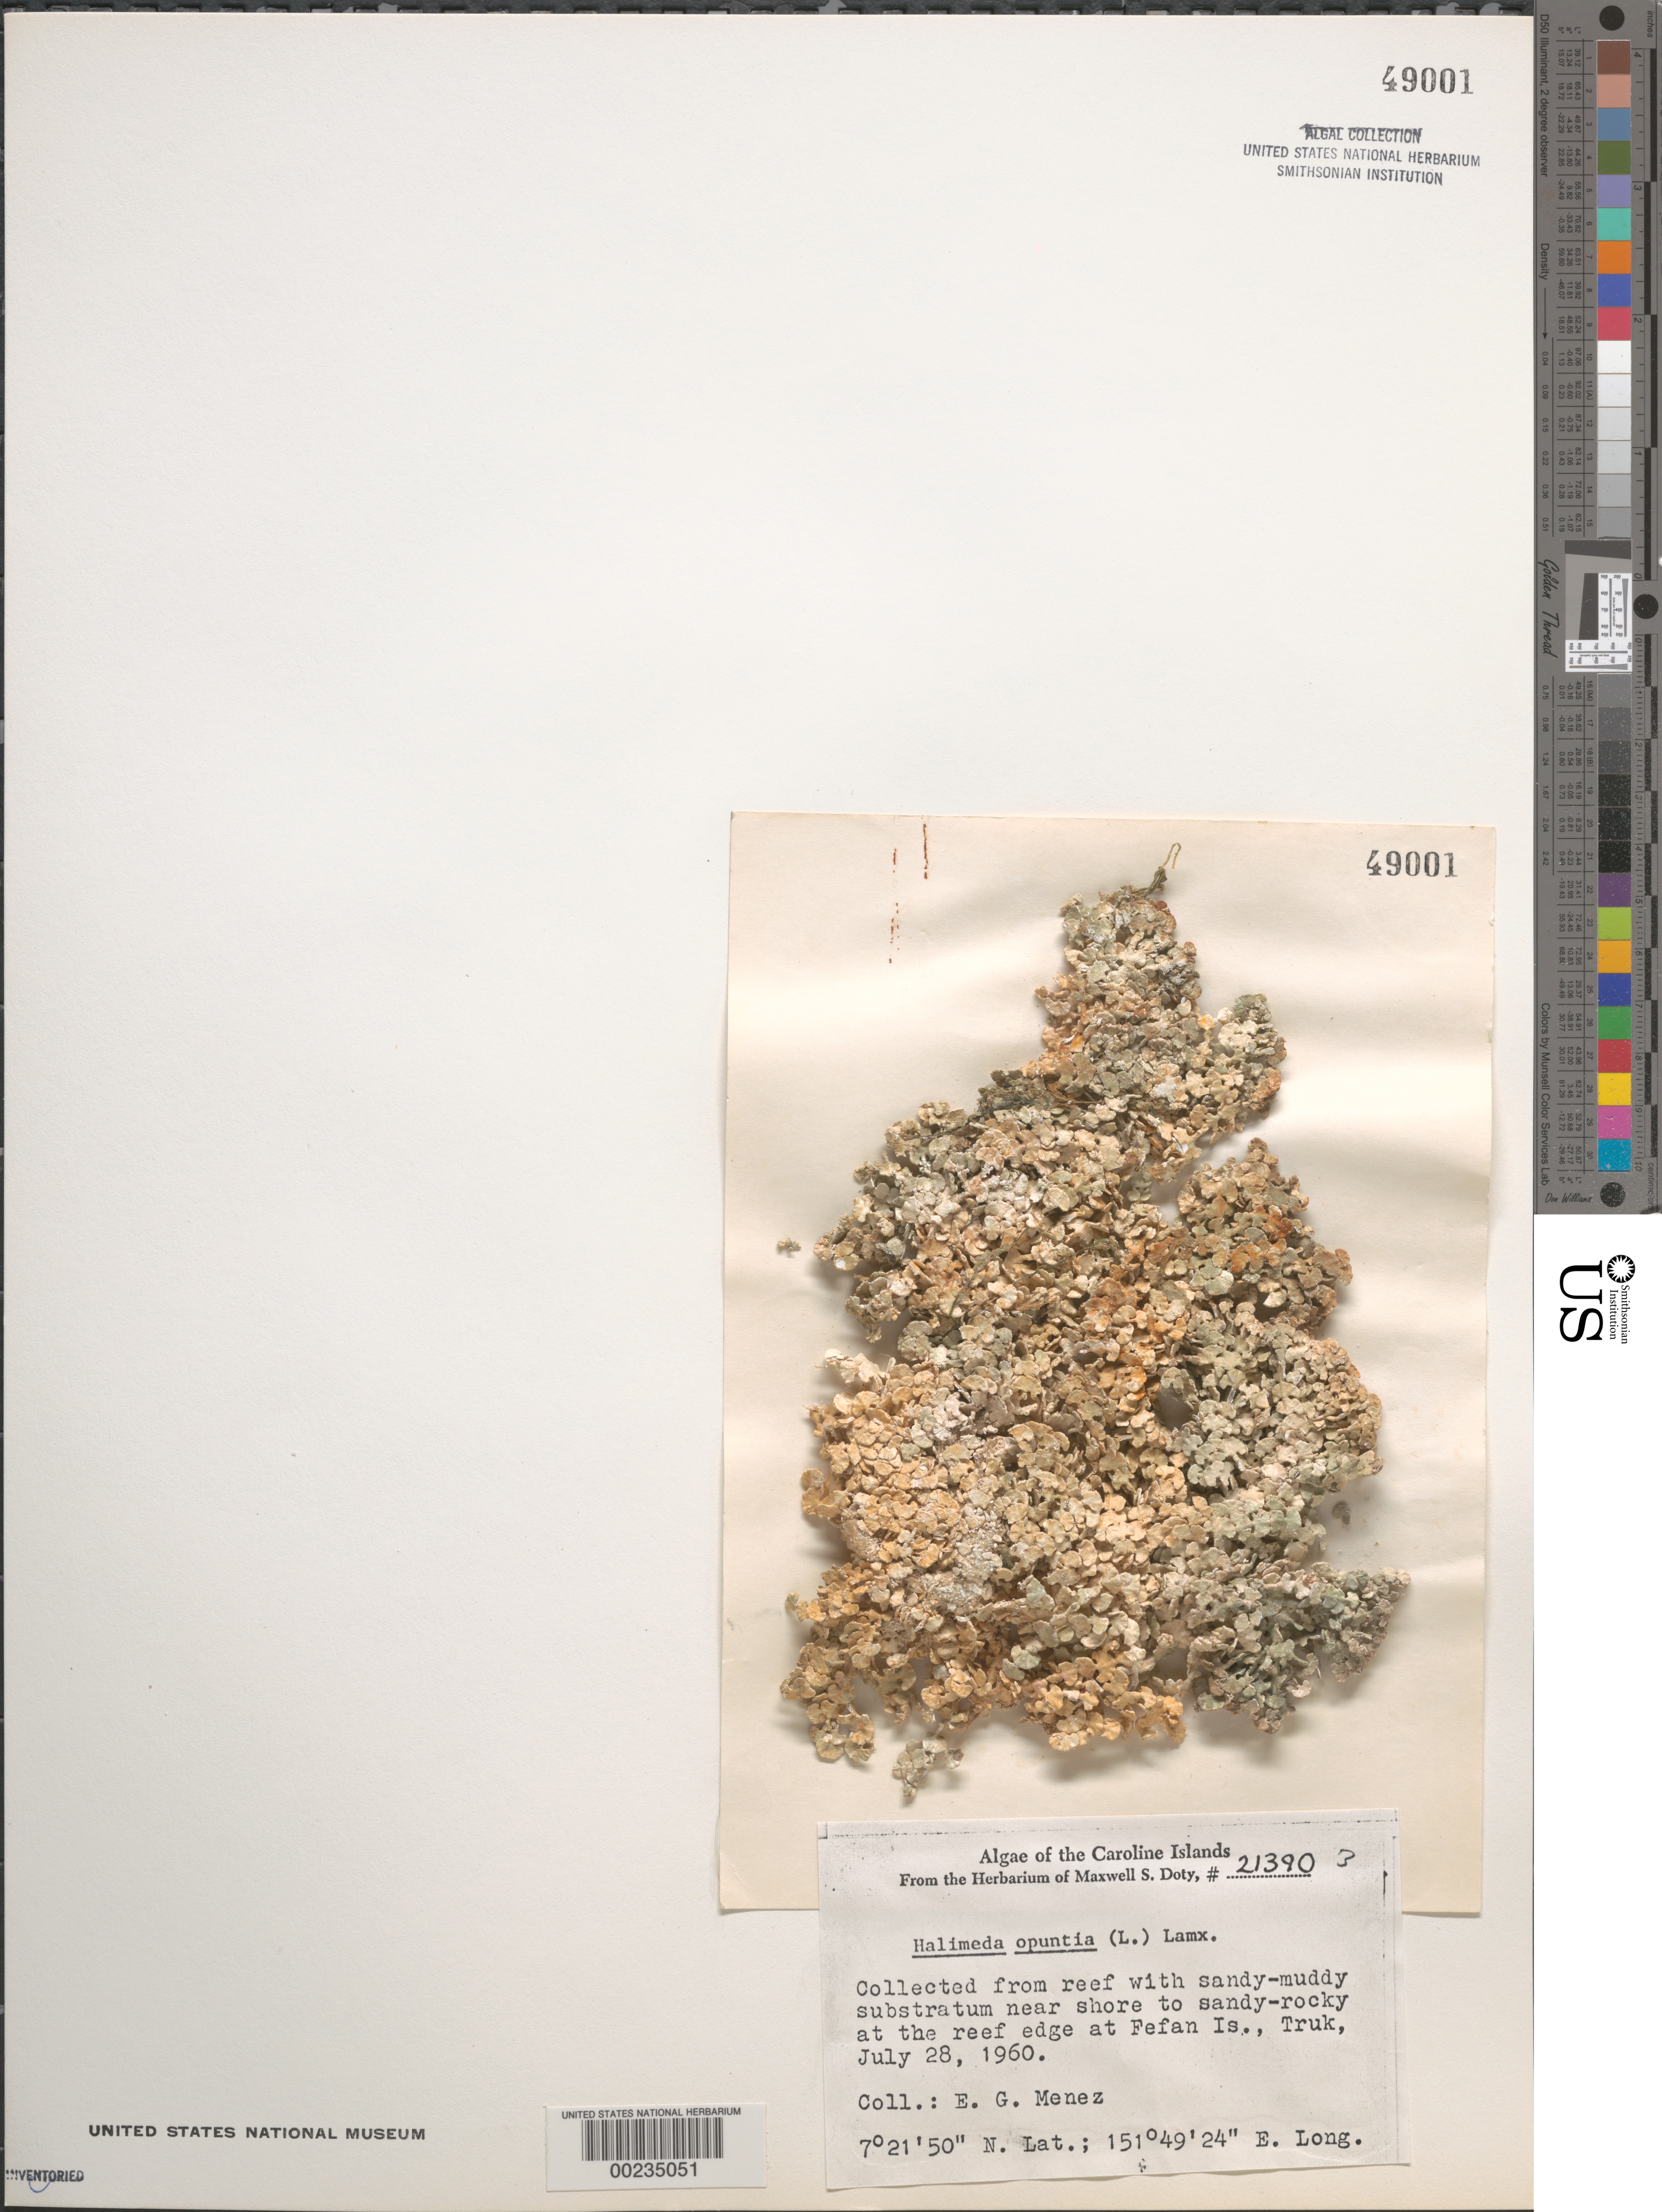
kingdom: Plantae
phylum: Chlorophyta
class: Ulvophyceae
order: Bryopsidales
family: Halimedaceae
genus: Halimeda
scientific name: Halimeda opuntia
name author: (L.) J.V.Lamouroux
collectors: Meñez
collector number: MSD 21390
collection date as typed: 28 Jul 1960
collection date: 1960-07-28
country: Micronesia, Federated States of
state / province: Truk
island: Fefan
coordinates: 7 21' 50" N, 151 49' 24" E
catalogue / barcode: US 49001